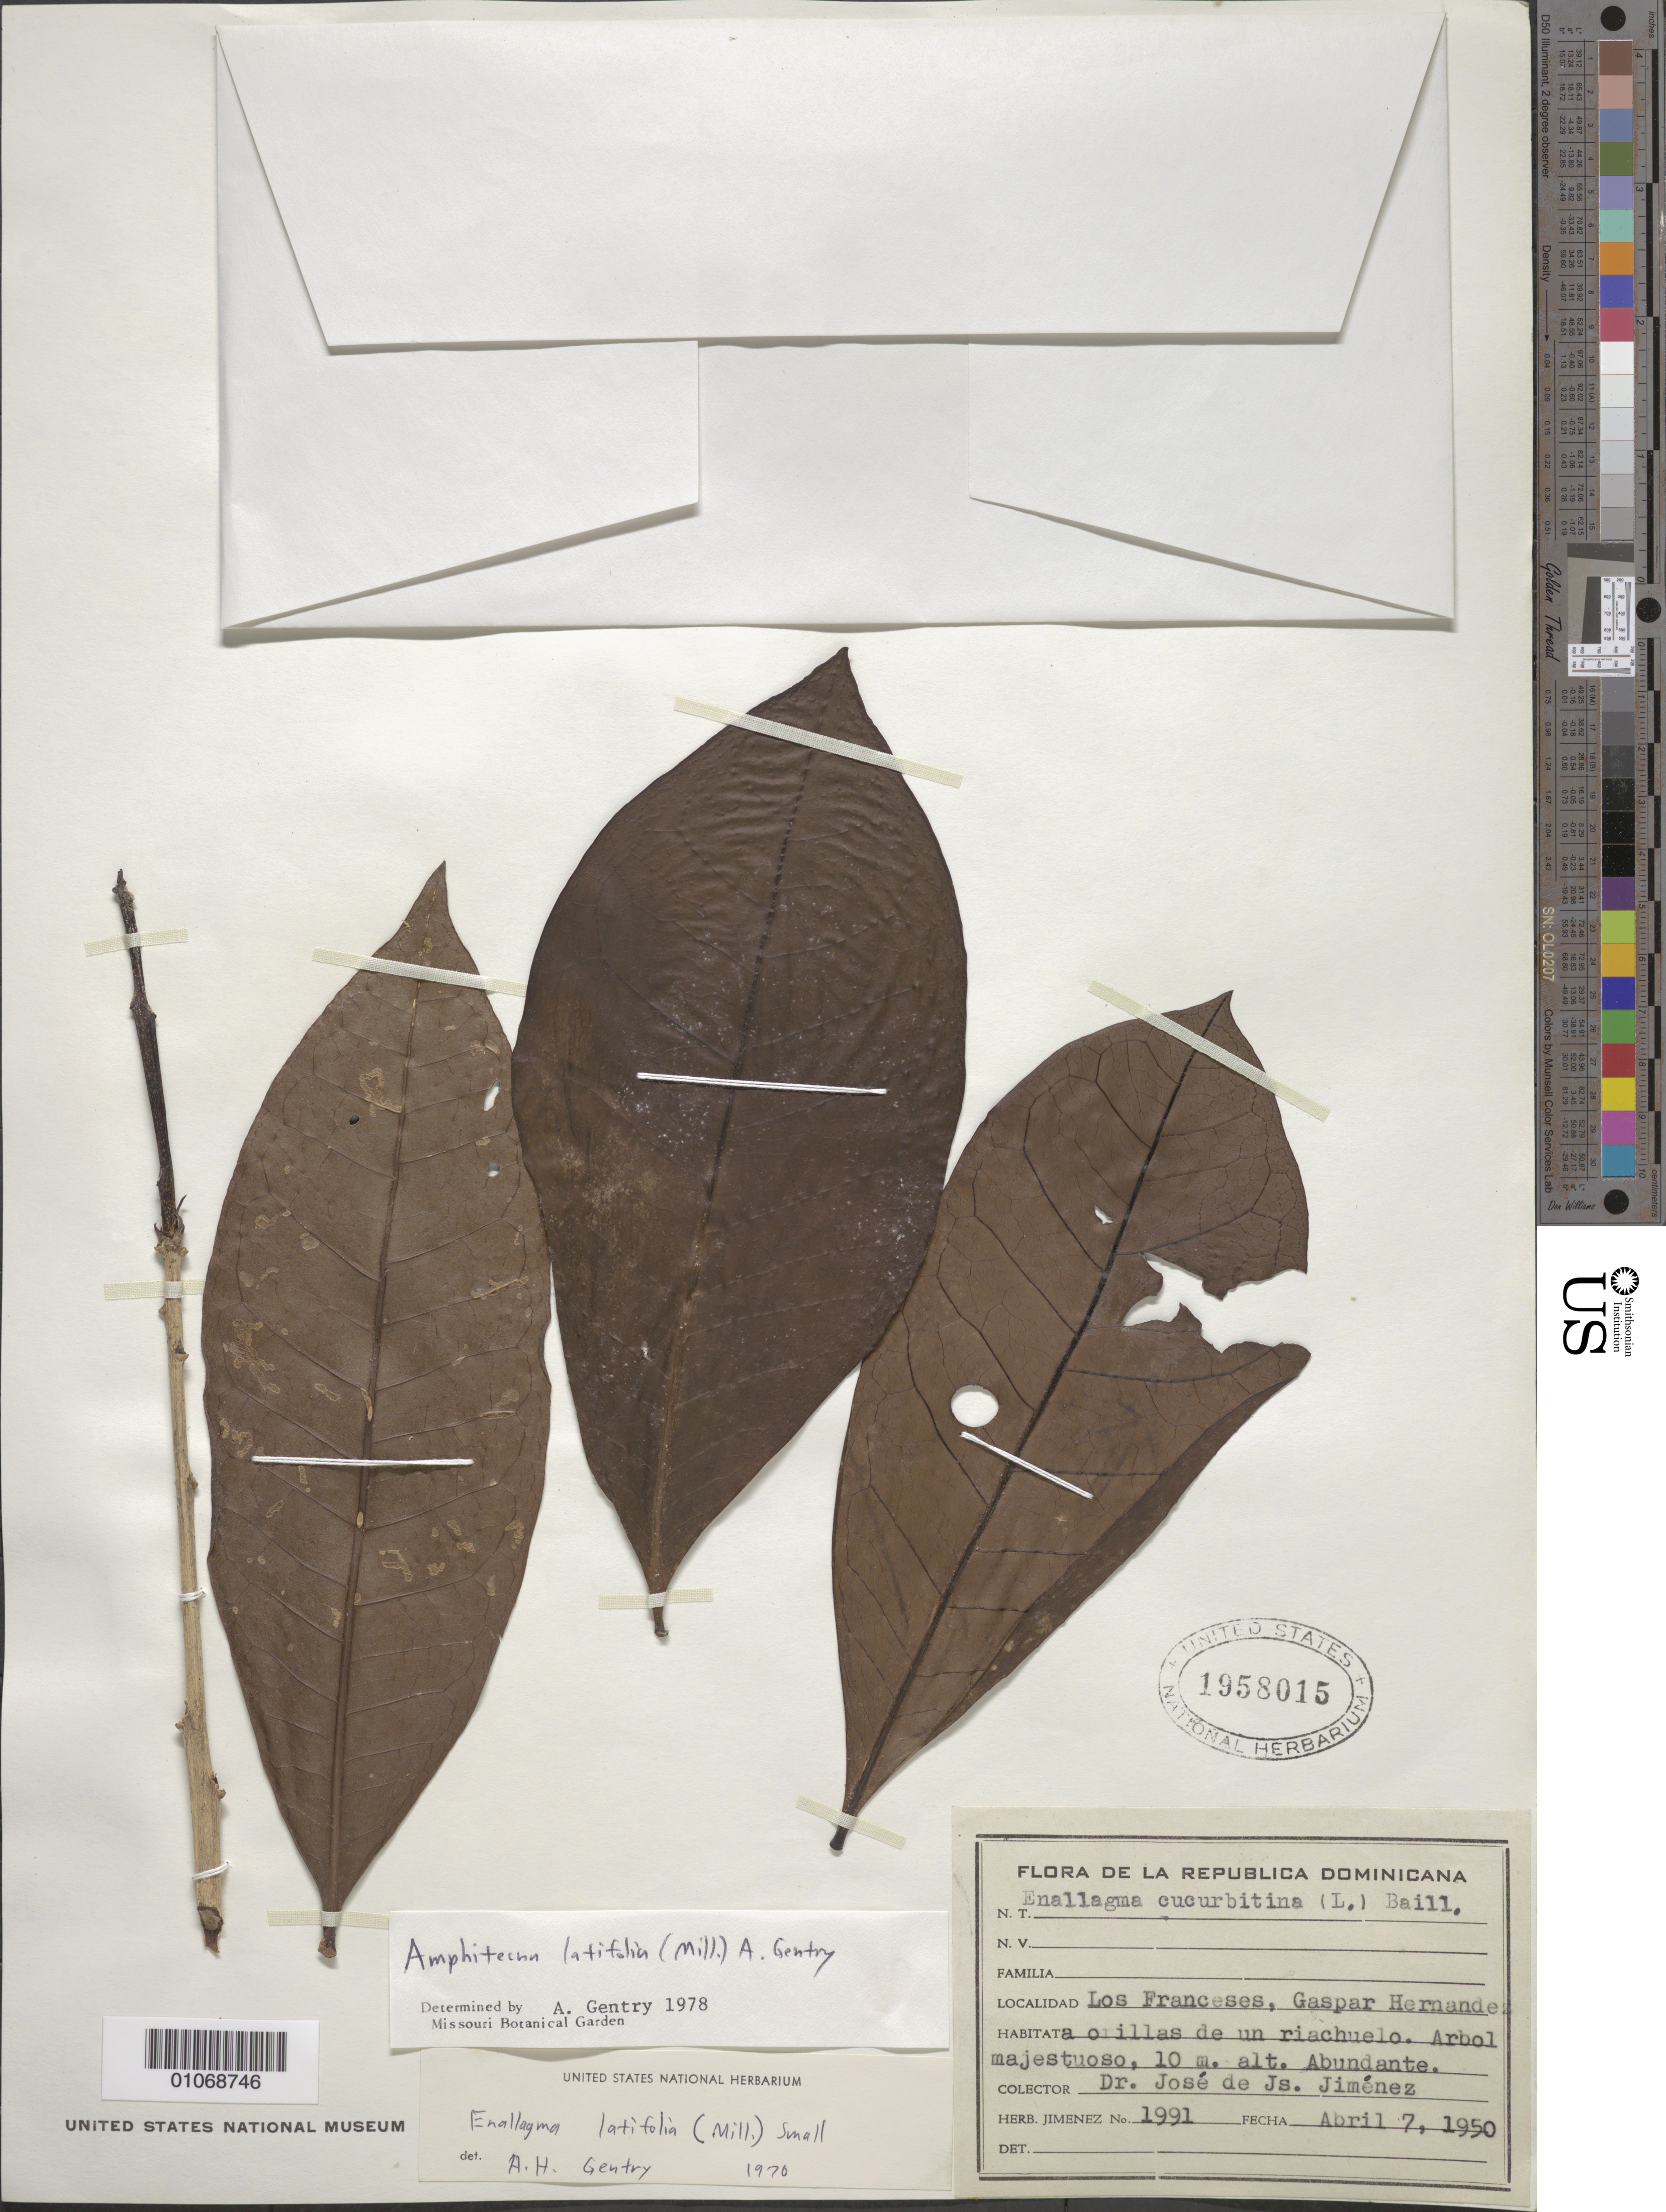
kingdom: Plantae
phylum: Tracheophyta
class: Magnoliopsida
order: Lamiales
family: Bignoniaceae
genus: Amphitecna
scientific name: Amphitecna latifolia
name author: (Mill.) A.H. Gentry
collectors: J. J. Jiménez Almonte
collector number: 1991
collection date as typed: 07 Apr 1950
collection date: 1950-04-07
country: Dominican Republic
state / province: Barahona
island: Hispaniola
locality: Los Franceses, Gaspar hernandez. Beside a creek.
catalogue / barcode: US 1958015